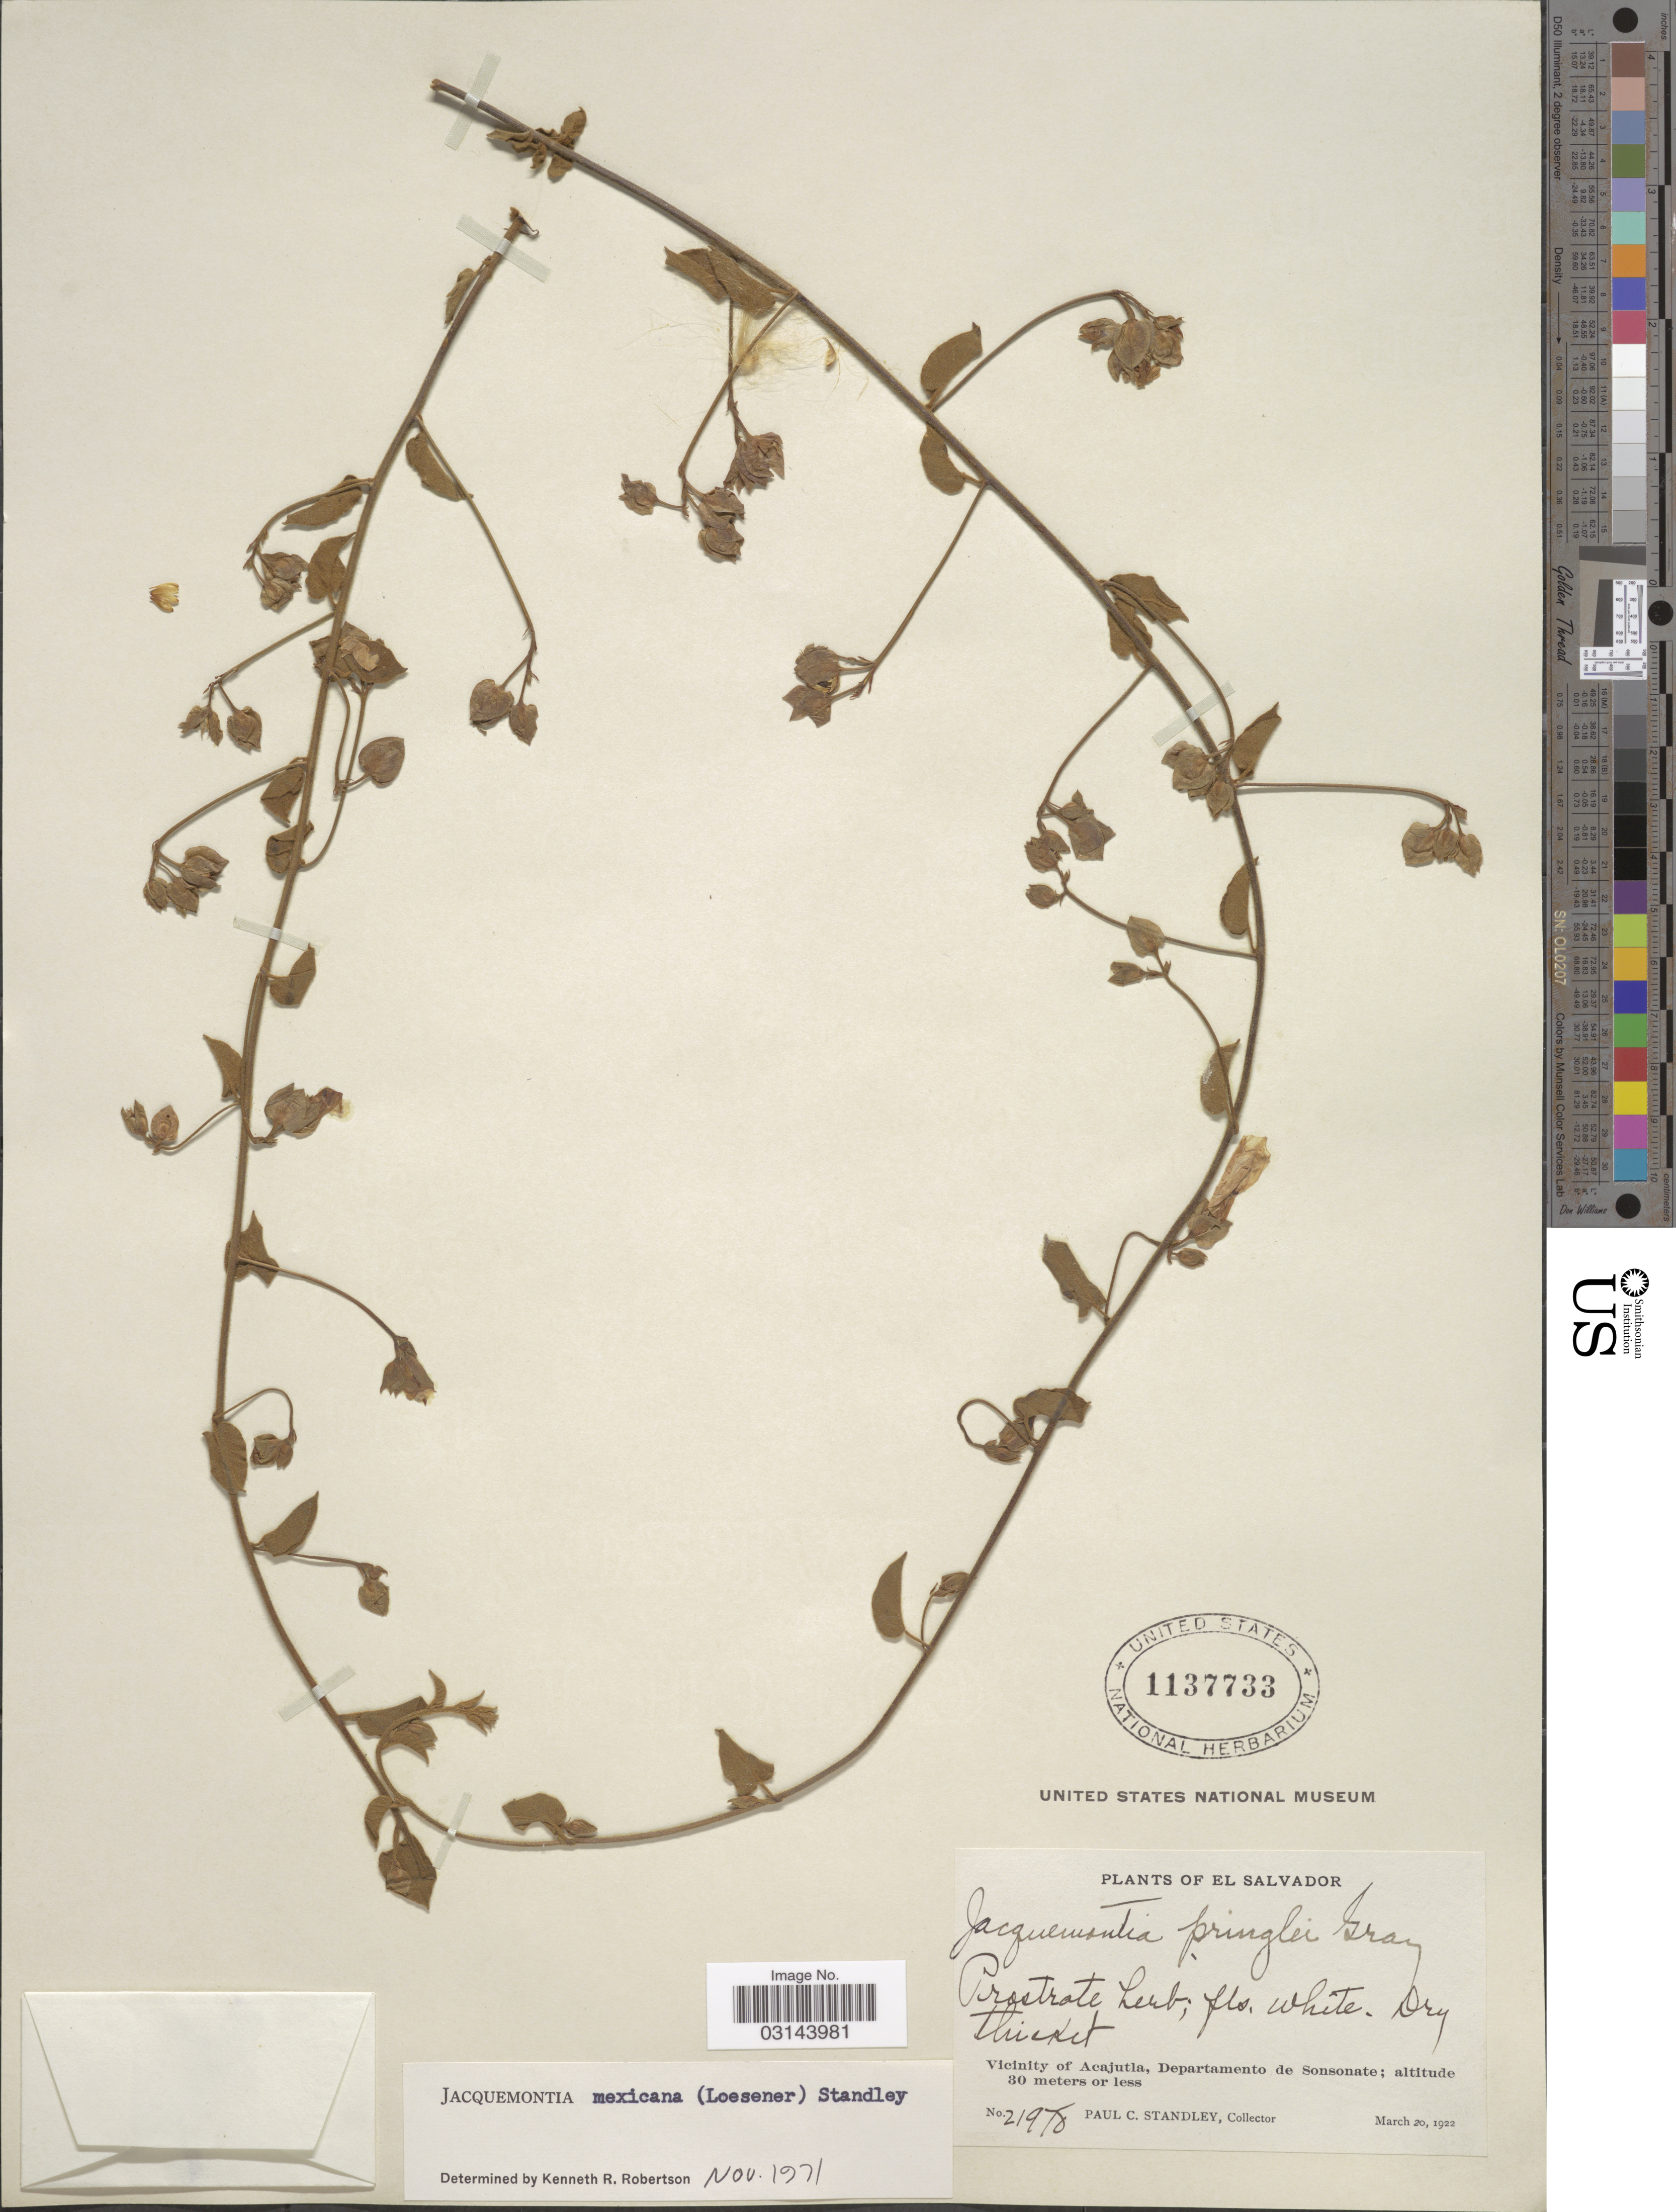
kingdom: Plantae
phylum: Tracheophyta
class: Magnoliopsida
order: Solanales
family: Convolvulaceae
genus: Jacquemontia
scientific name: Jacquemontia mexicana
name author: (Loes.) Standl. & Steyerm.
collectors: P. C. Standley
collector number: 21978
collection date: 1922-03-20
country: El Salvador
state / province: Sonsonate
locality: Vicinity of Acajutla, Departamento de Sonsonate.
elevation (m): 30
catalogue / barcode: US 1137733